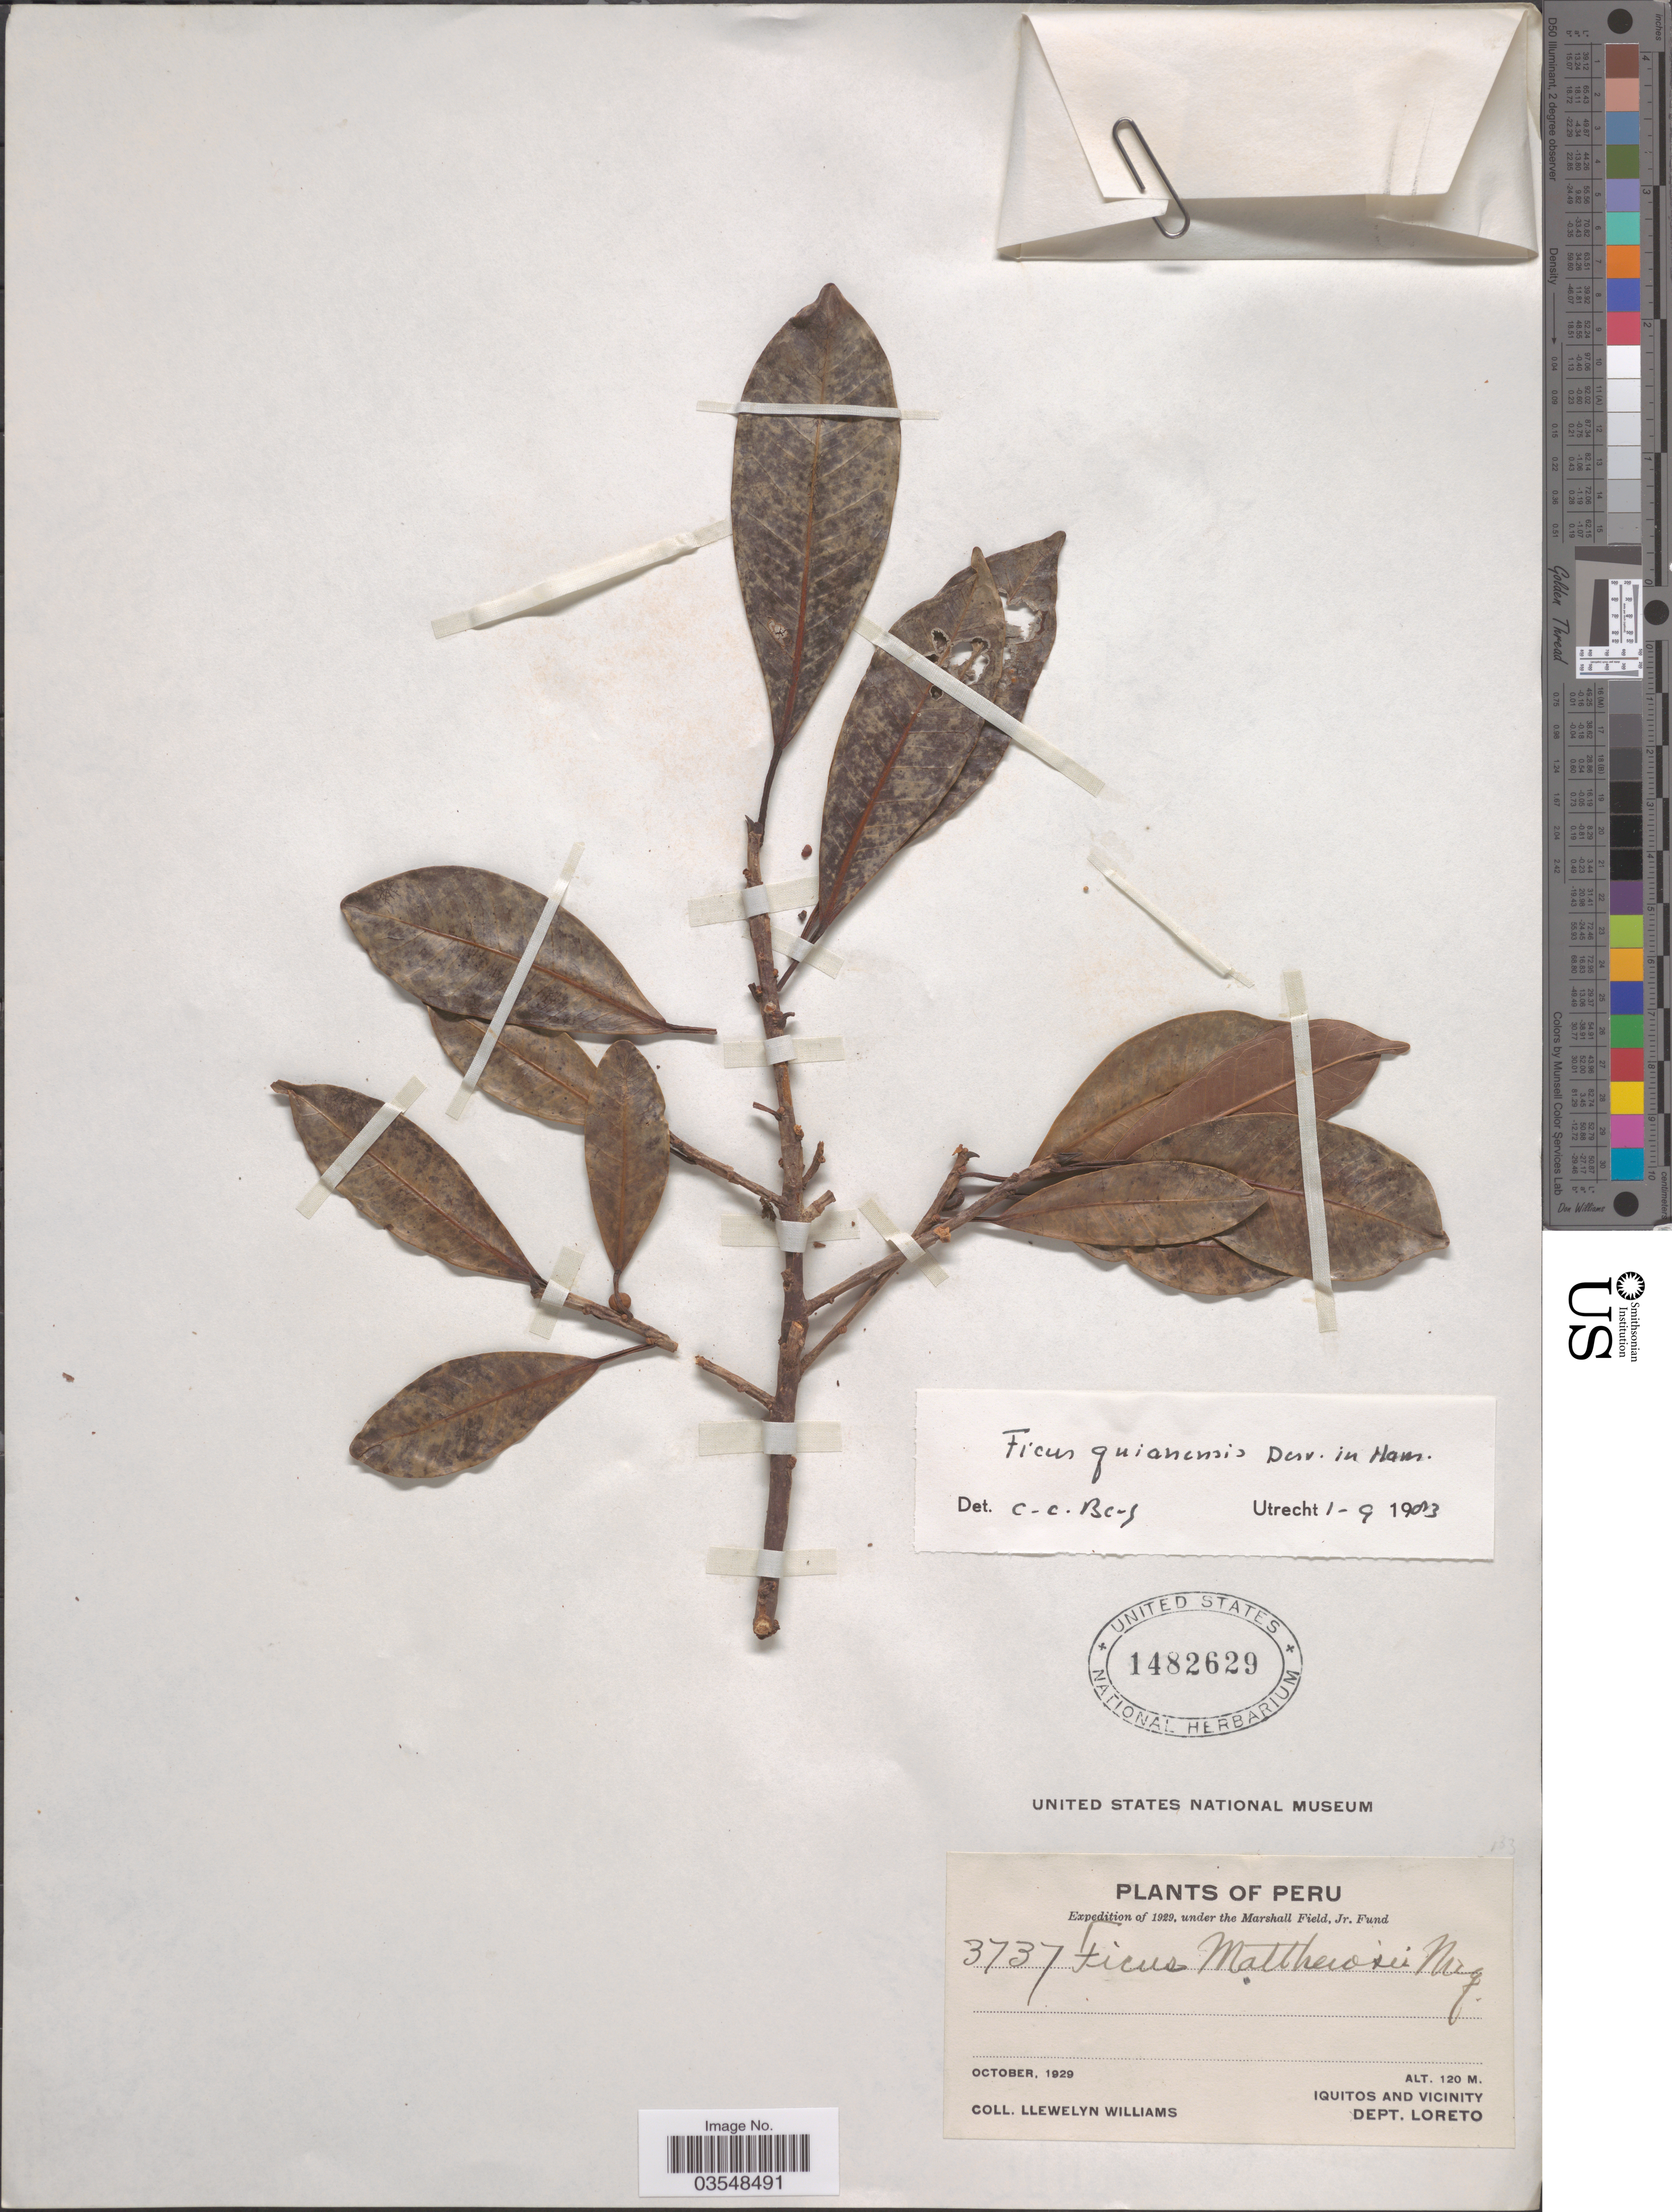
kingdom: Plantae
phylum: Tracheophyta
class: Magnoliopsida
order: Rosales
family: Moraceae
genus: Ficus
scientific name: Ficus guianensis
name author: Desv. ex Ham.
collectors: Ll. Williams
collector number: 3737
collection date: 1929-10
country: Peru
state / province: Loreto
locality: Iquitos and vicinity. Dept. Loreto.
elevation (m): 120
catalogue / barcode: US 1482629